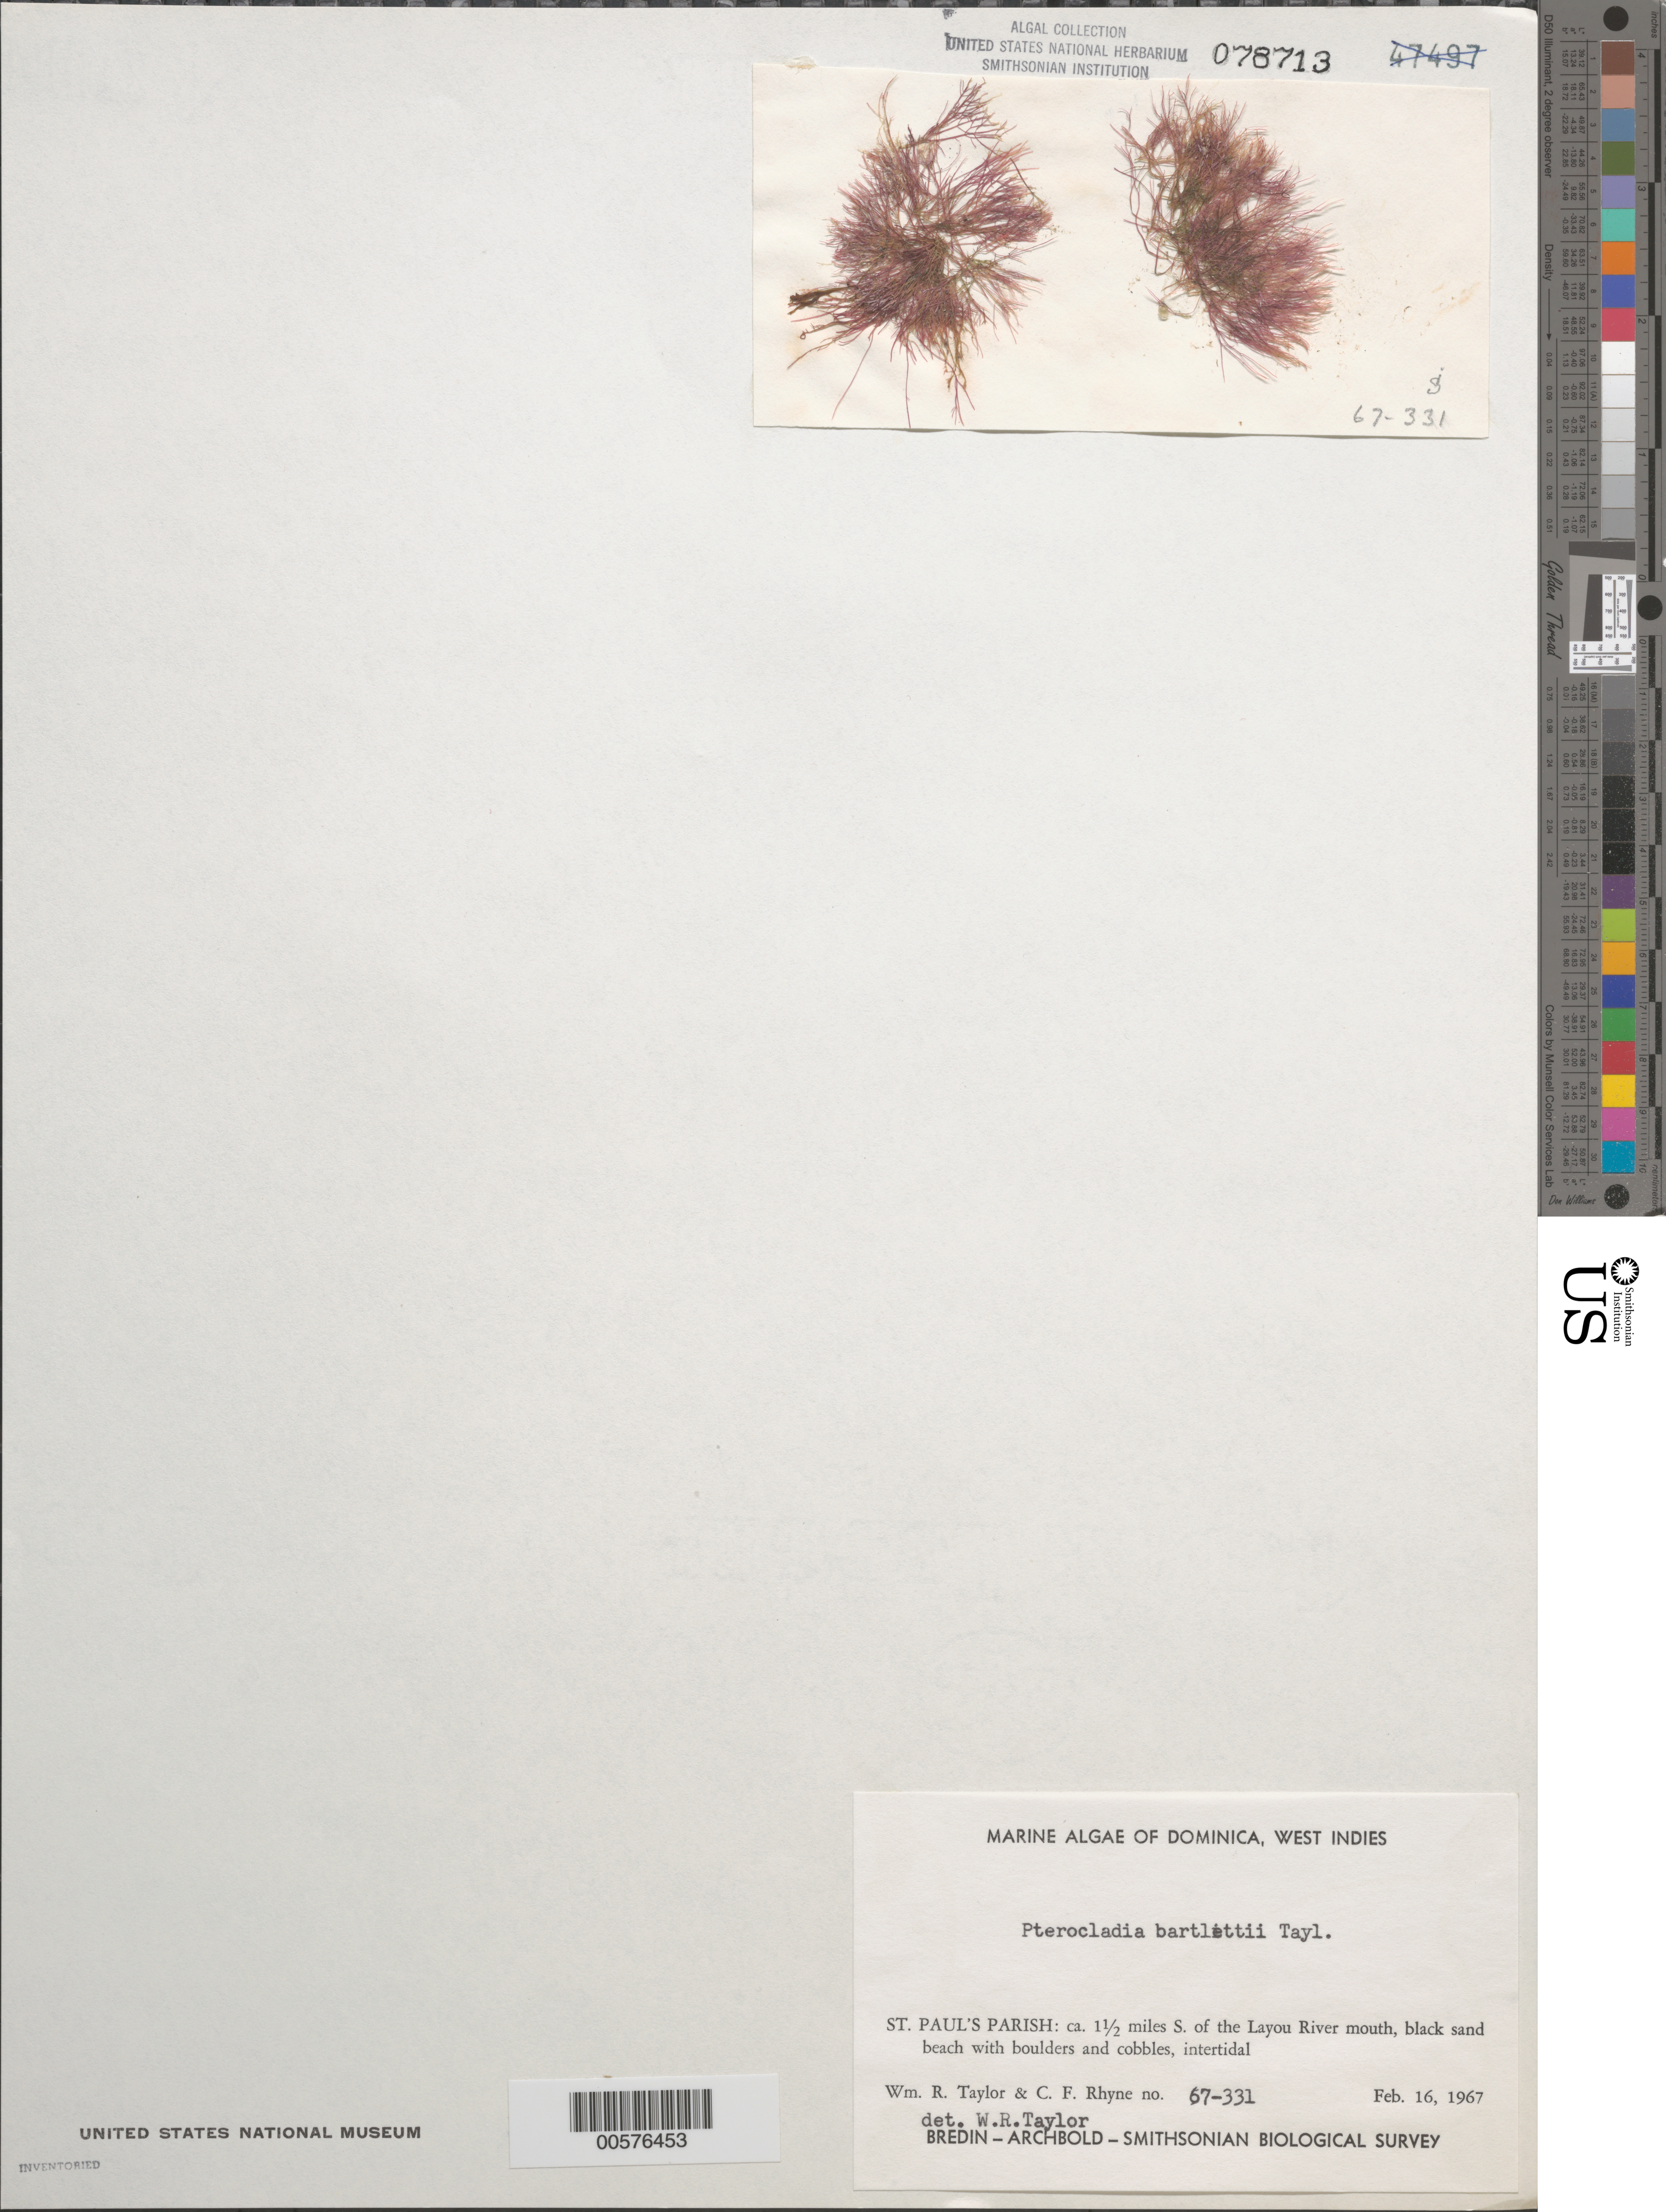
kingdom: Plantae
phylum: Rhodophyta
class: Florideophyceae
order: Gelidiales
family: Pterocladiaceae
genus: Pterocladiella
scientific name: Pterocladiella bartlettii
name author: (W.R. Taylor) Santelices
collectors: W. R. Taylor & C. Rhyne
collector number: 67-331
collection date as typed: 16 Feb 1967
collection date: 1967-02-16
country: Dominica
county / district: St. Paul's Parish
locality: Ca. 1.5 miles south of Layou River mouth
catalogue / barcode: US 78713